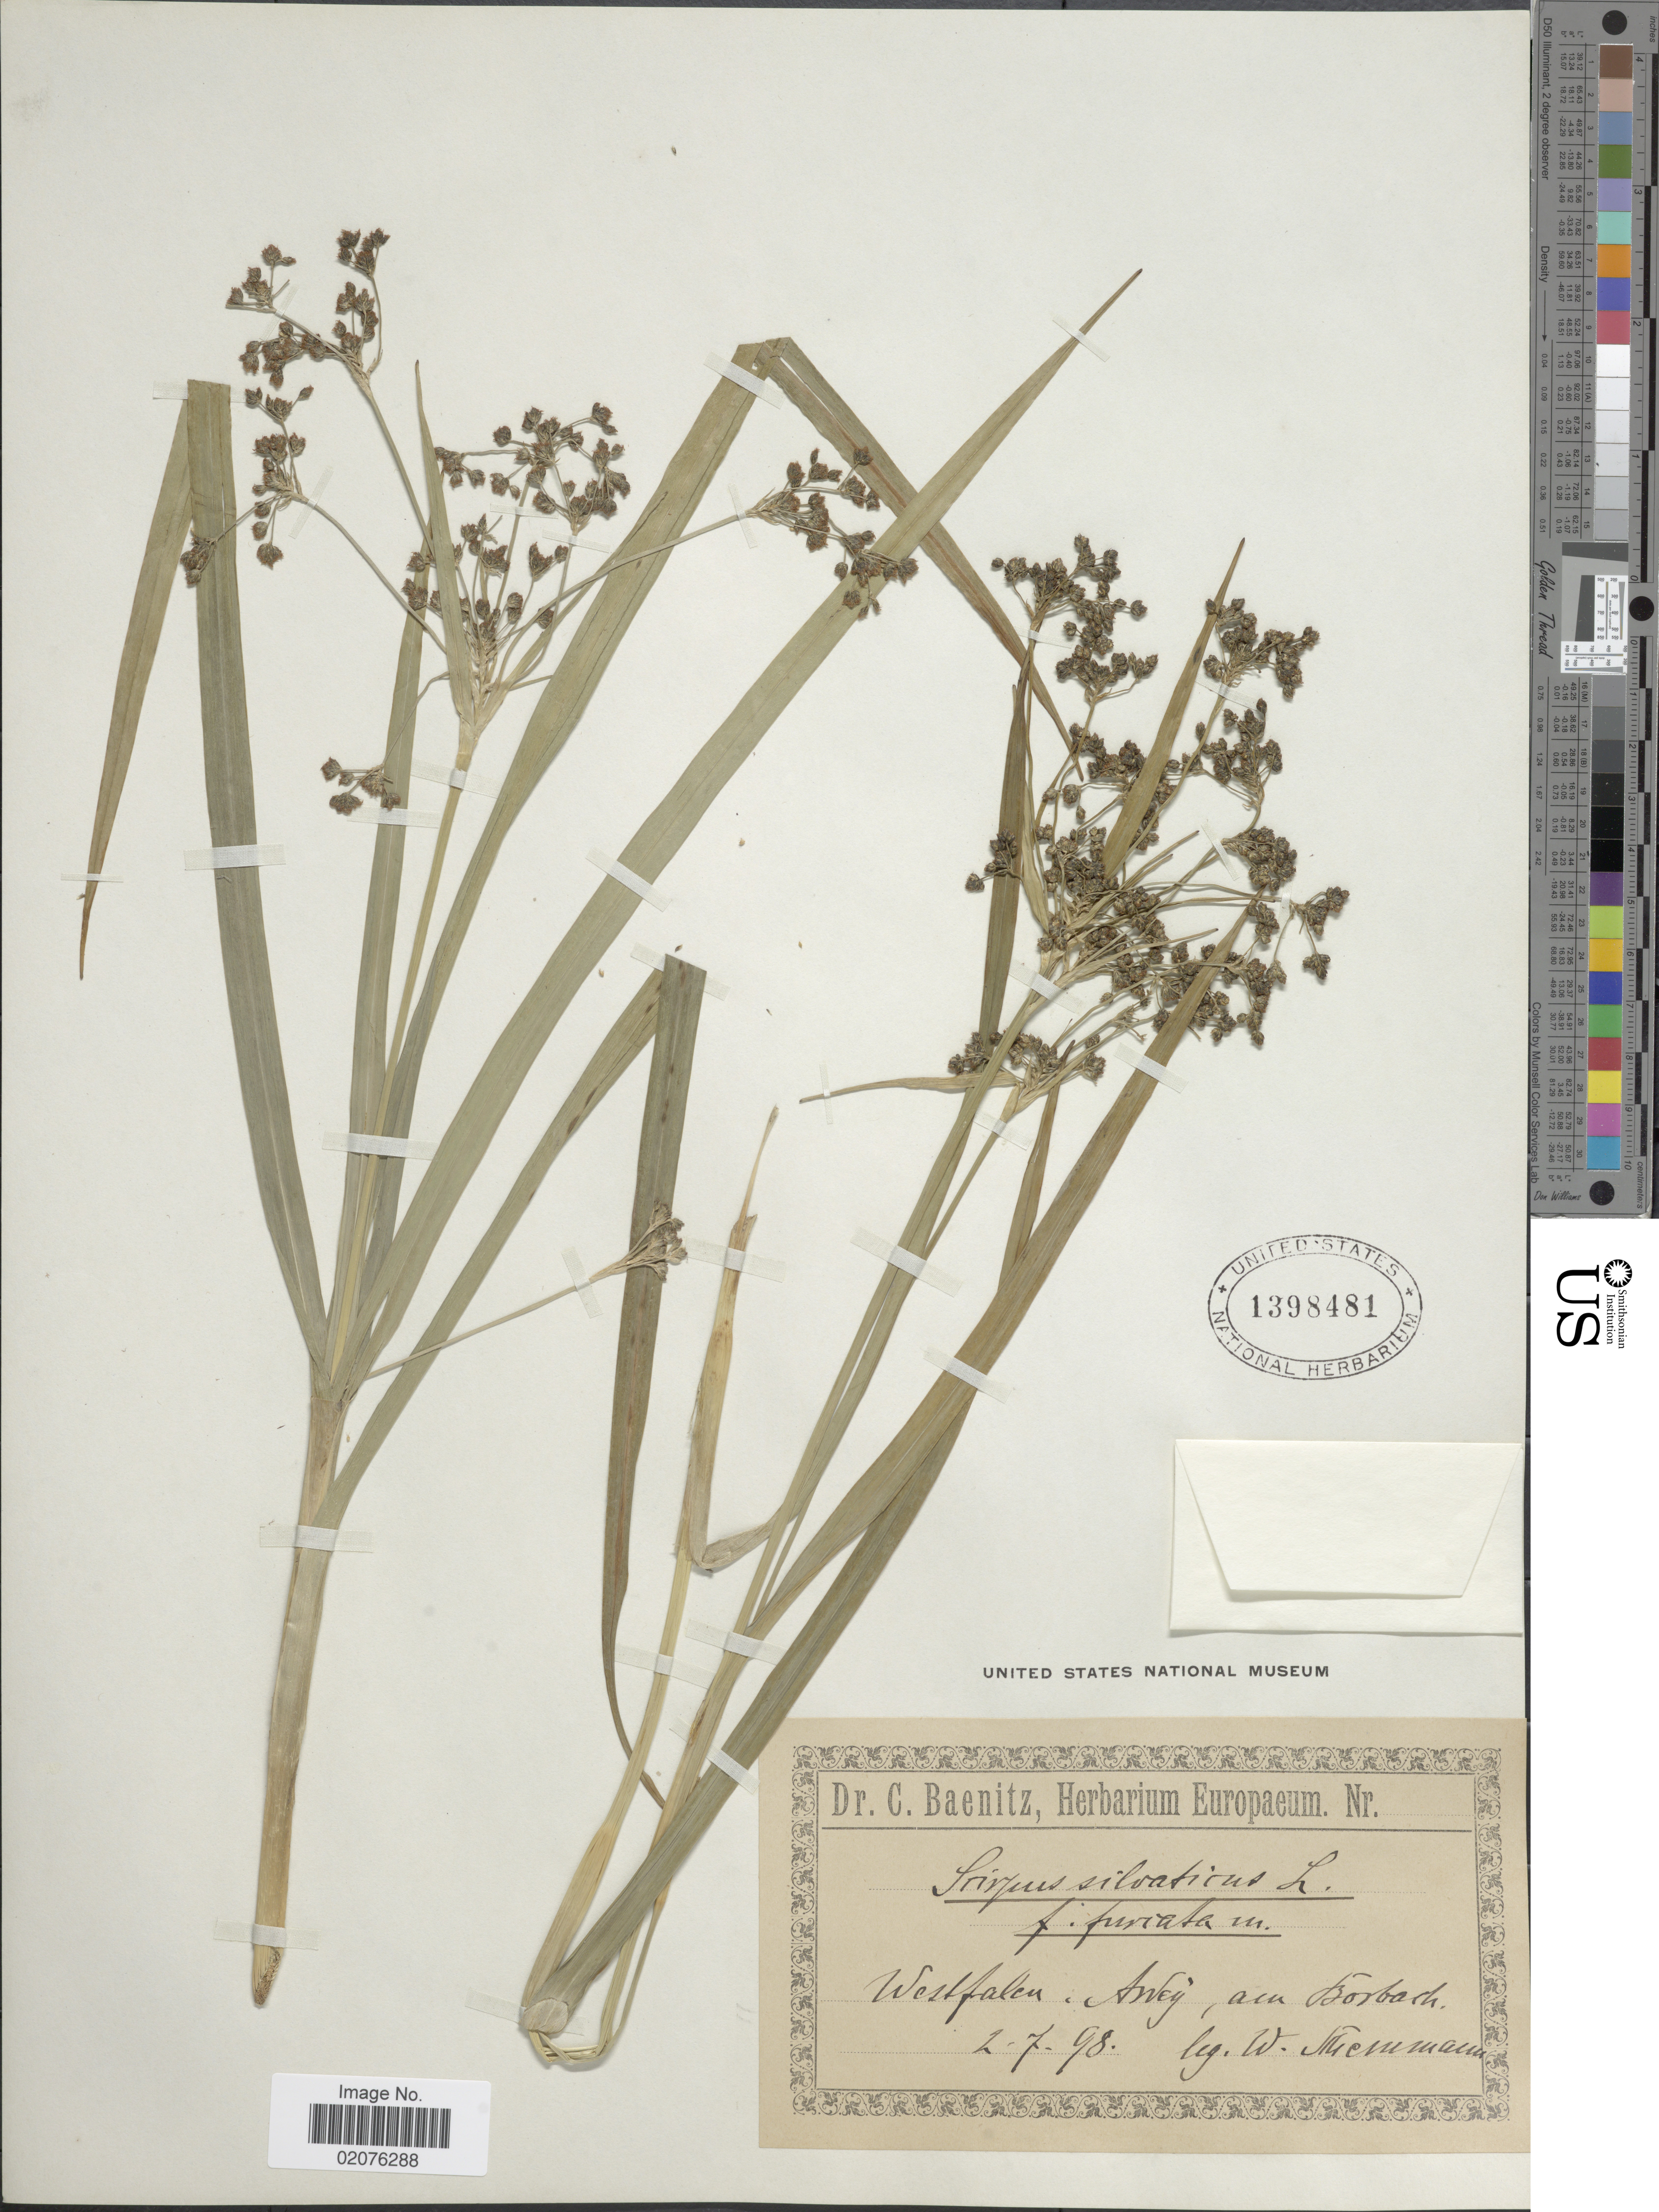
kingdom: Plantae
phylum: Tracheophyta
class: Liliopsida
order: Poales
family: Cyperaceae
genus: Scirpus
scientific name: Scirpus sylvaticus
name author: L.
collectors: W. Schemmann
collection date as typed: Transcribed d/m/y: 2/7/98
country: Germany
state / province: Nordrhein-Westfalen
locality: Westfalen, Ansey [interpreted] am Borbach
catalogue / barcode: US 1398481